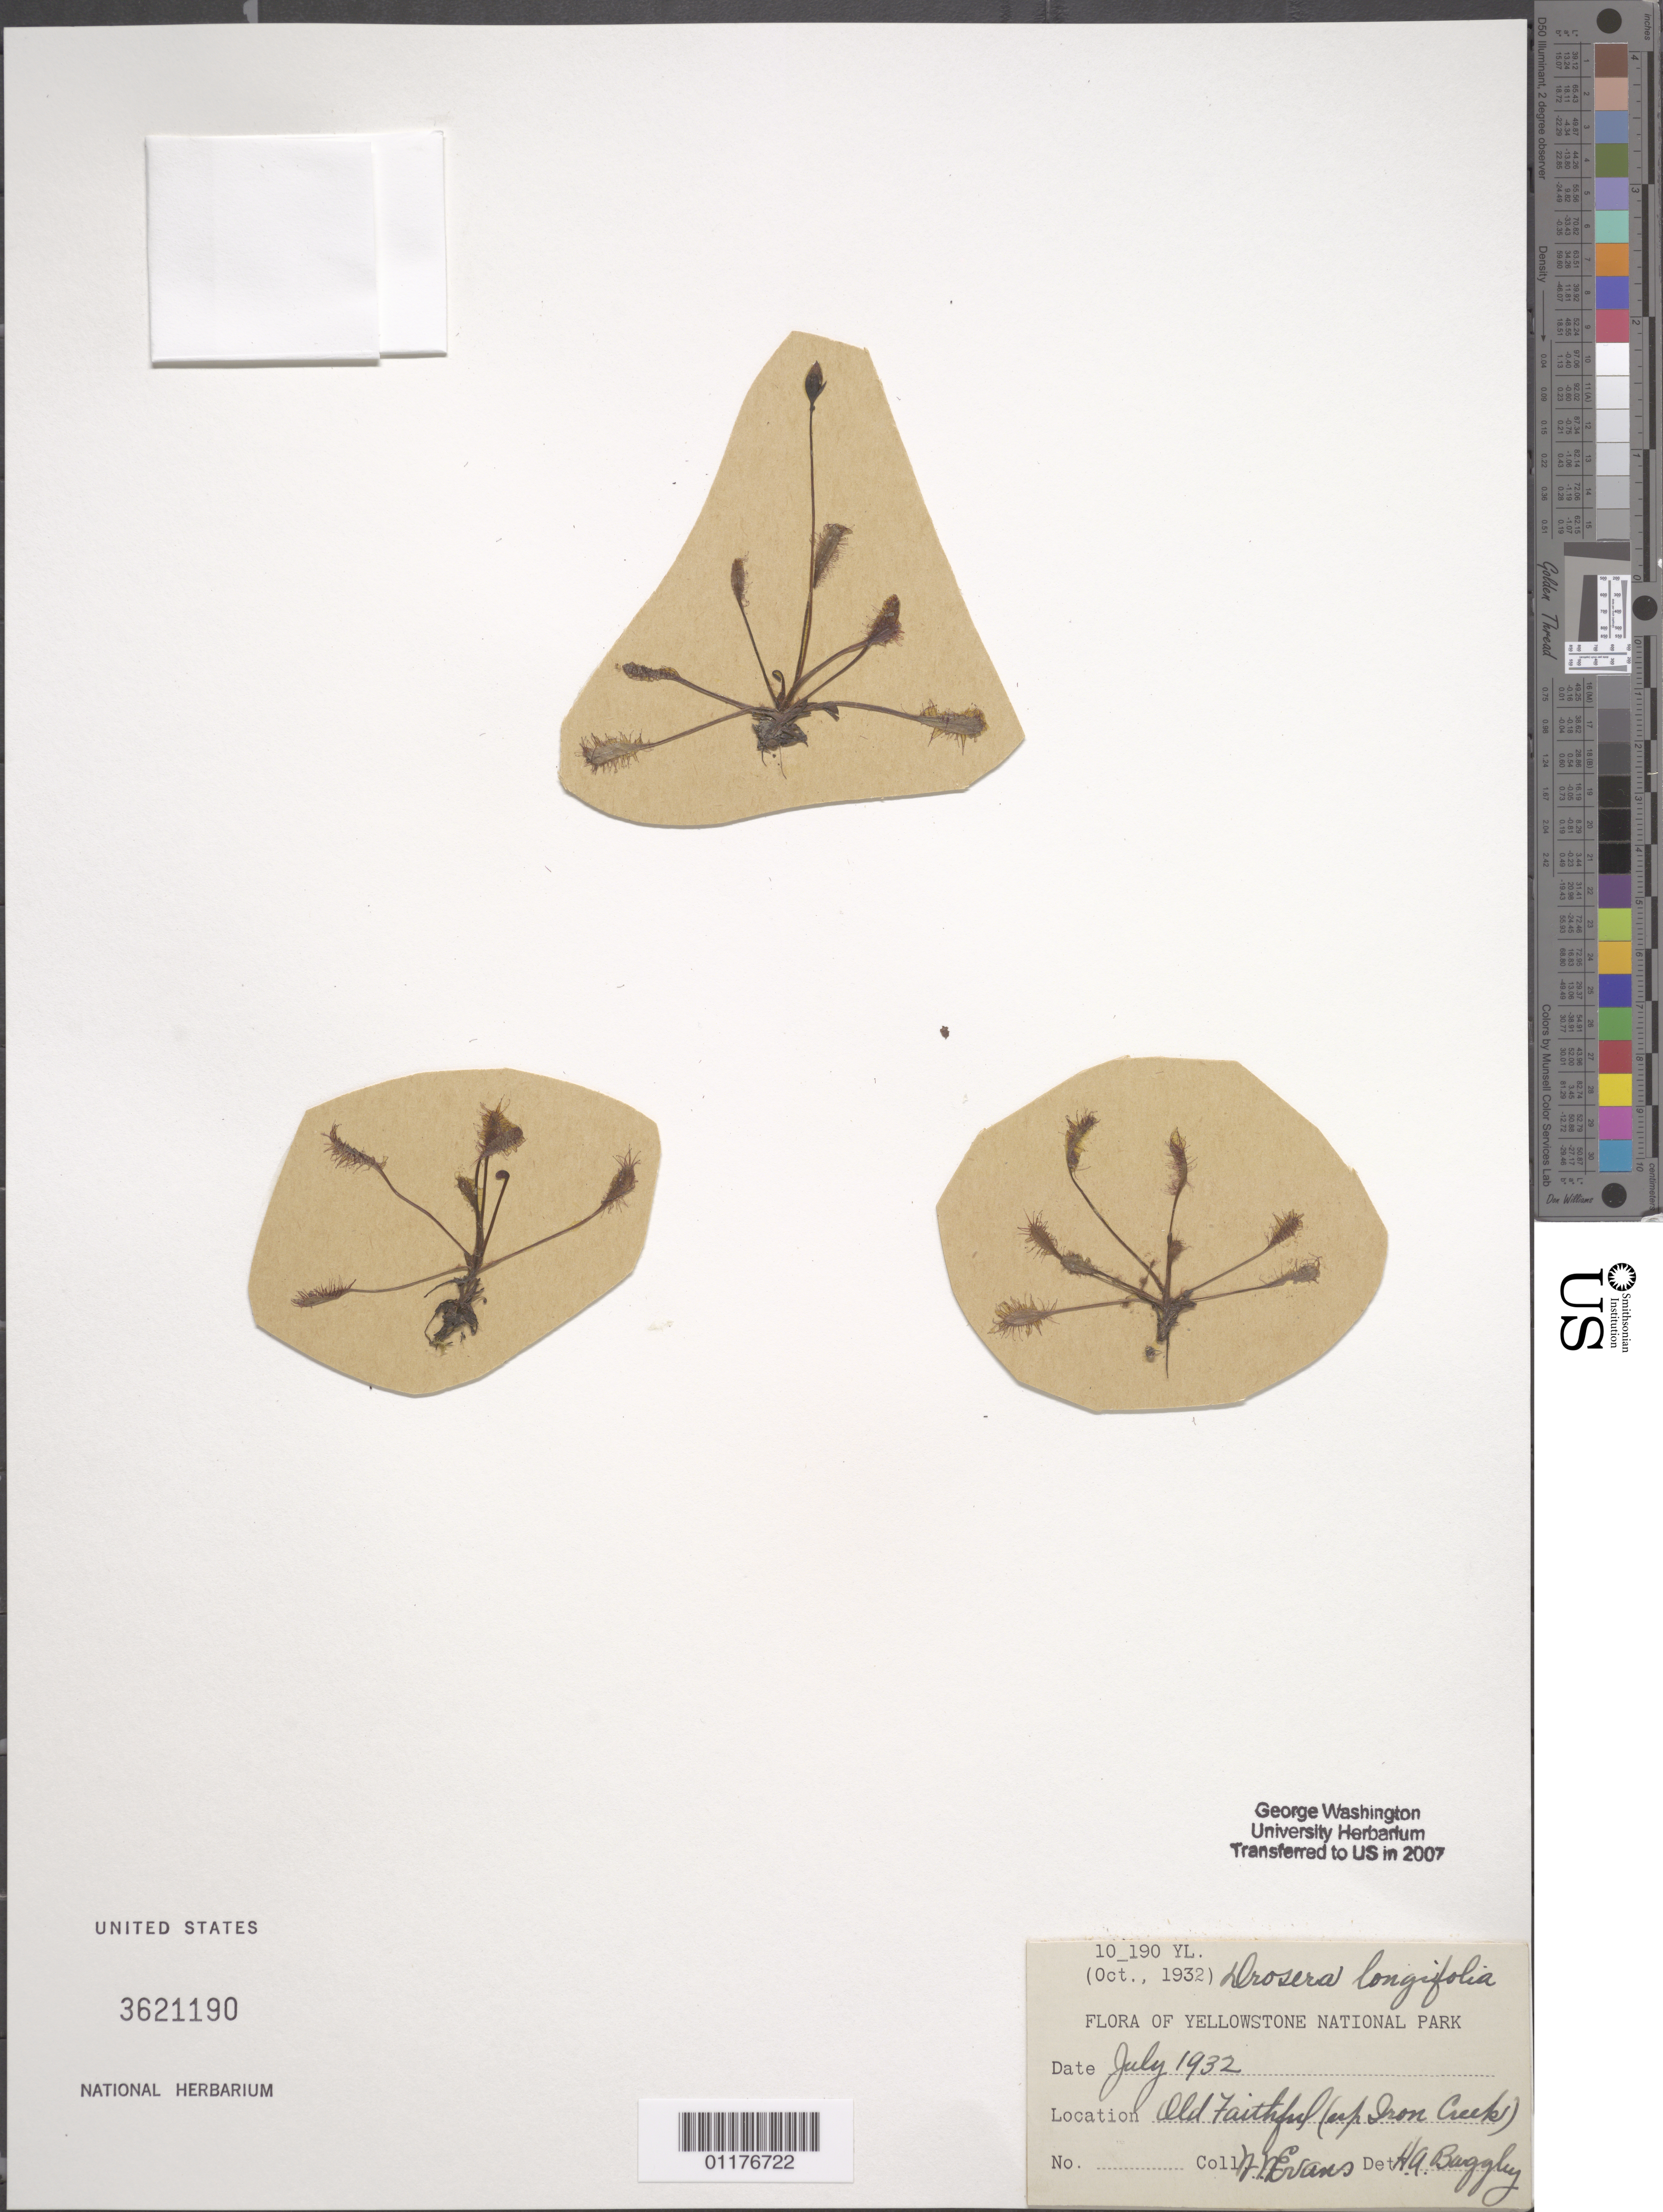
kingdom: Plantae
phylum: Tracheophyta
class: Magnoliopsida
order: Caryophyllales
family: Droseraceae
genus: Drosera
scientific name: Drosera longifolia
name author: L.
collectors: -- Evans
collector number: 10 190 YL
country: United States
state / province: Wyoming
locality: Yellow Stone National Park, Old Faithful, up Iron Creek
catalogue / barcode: US 3621190